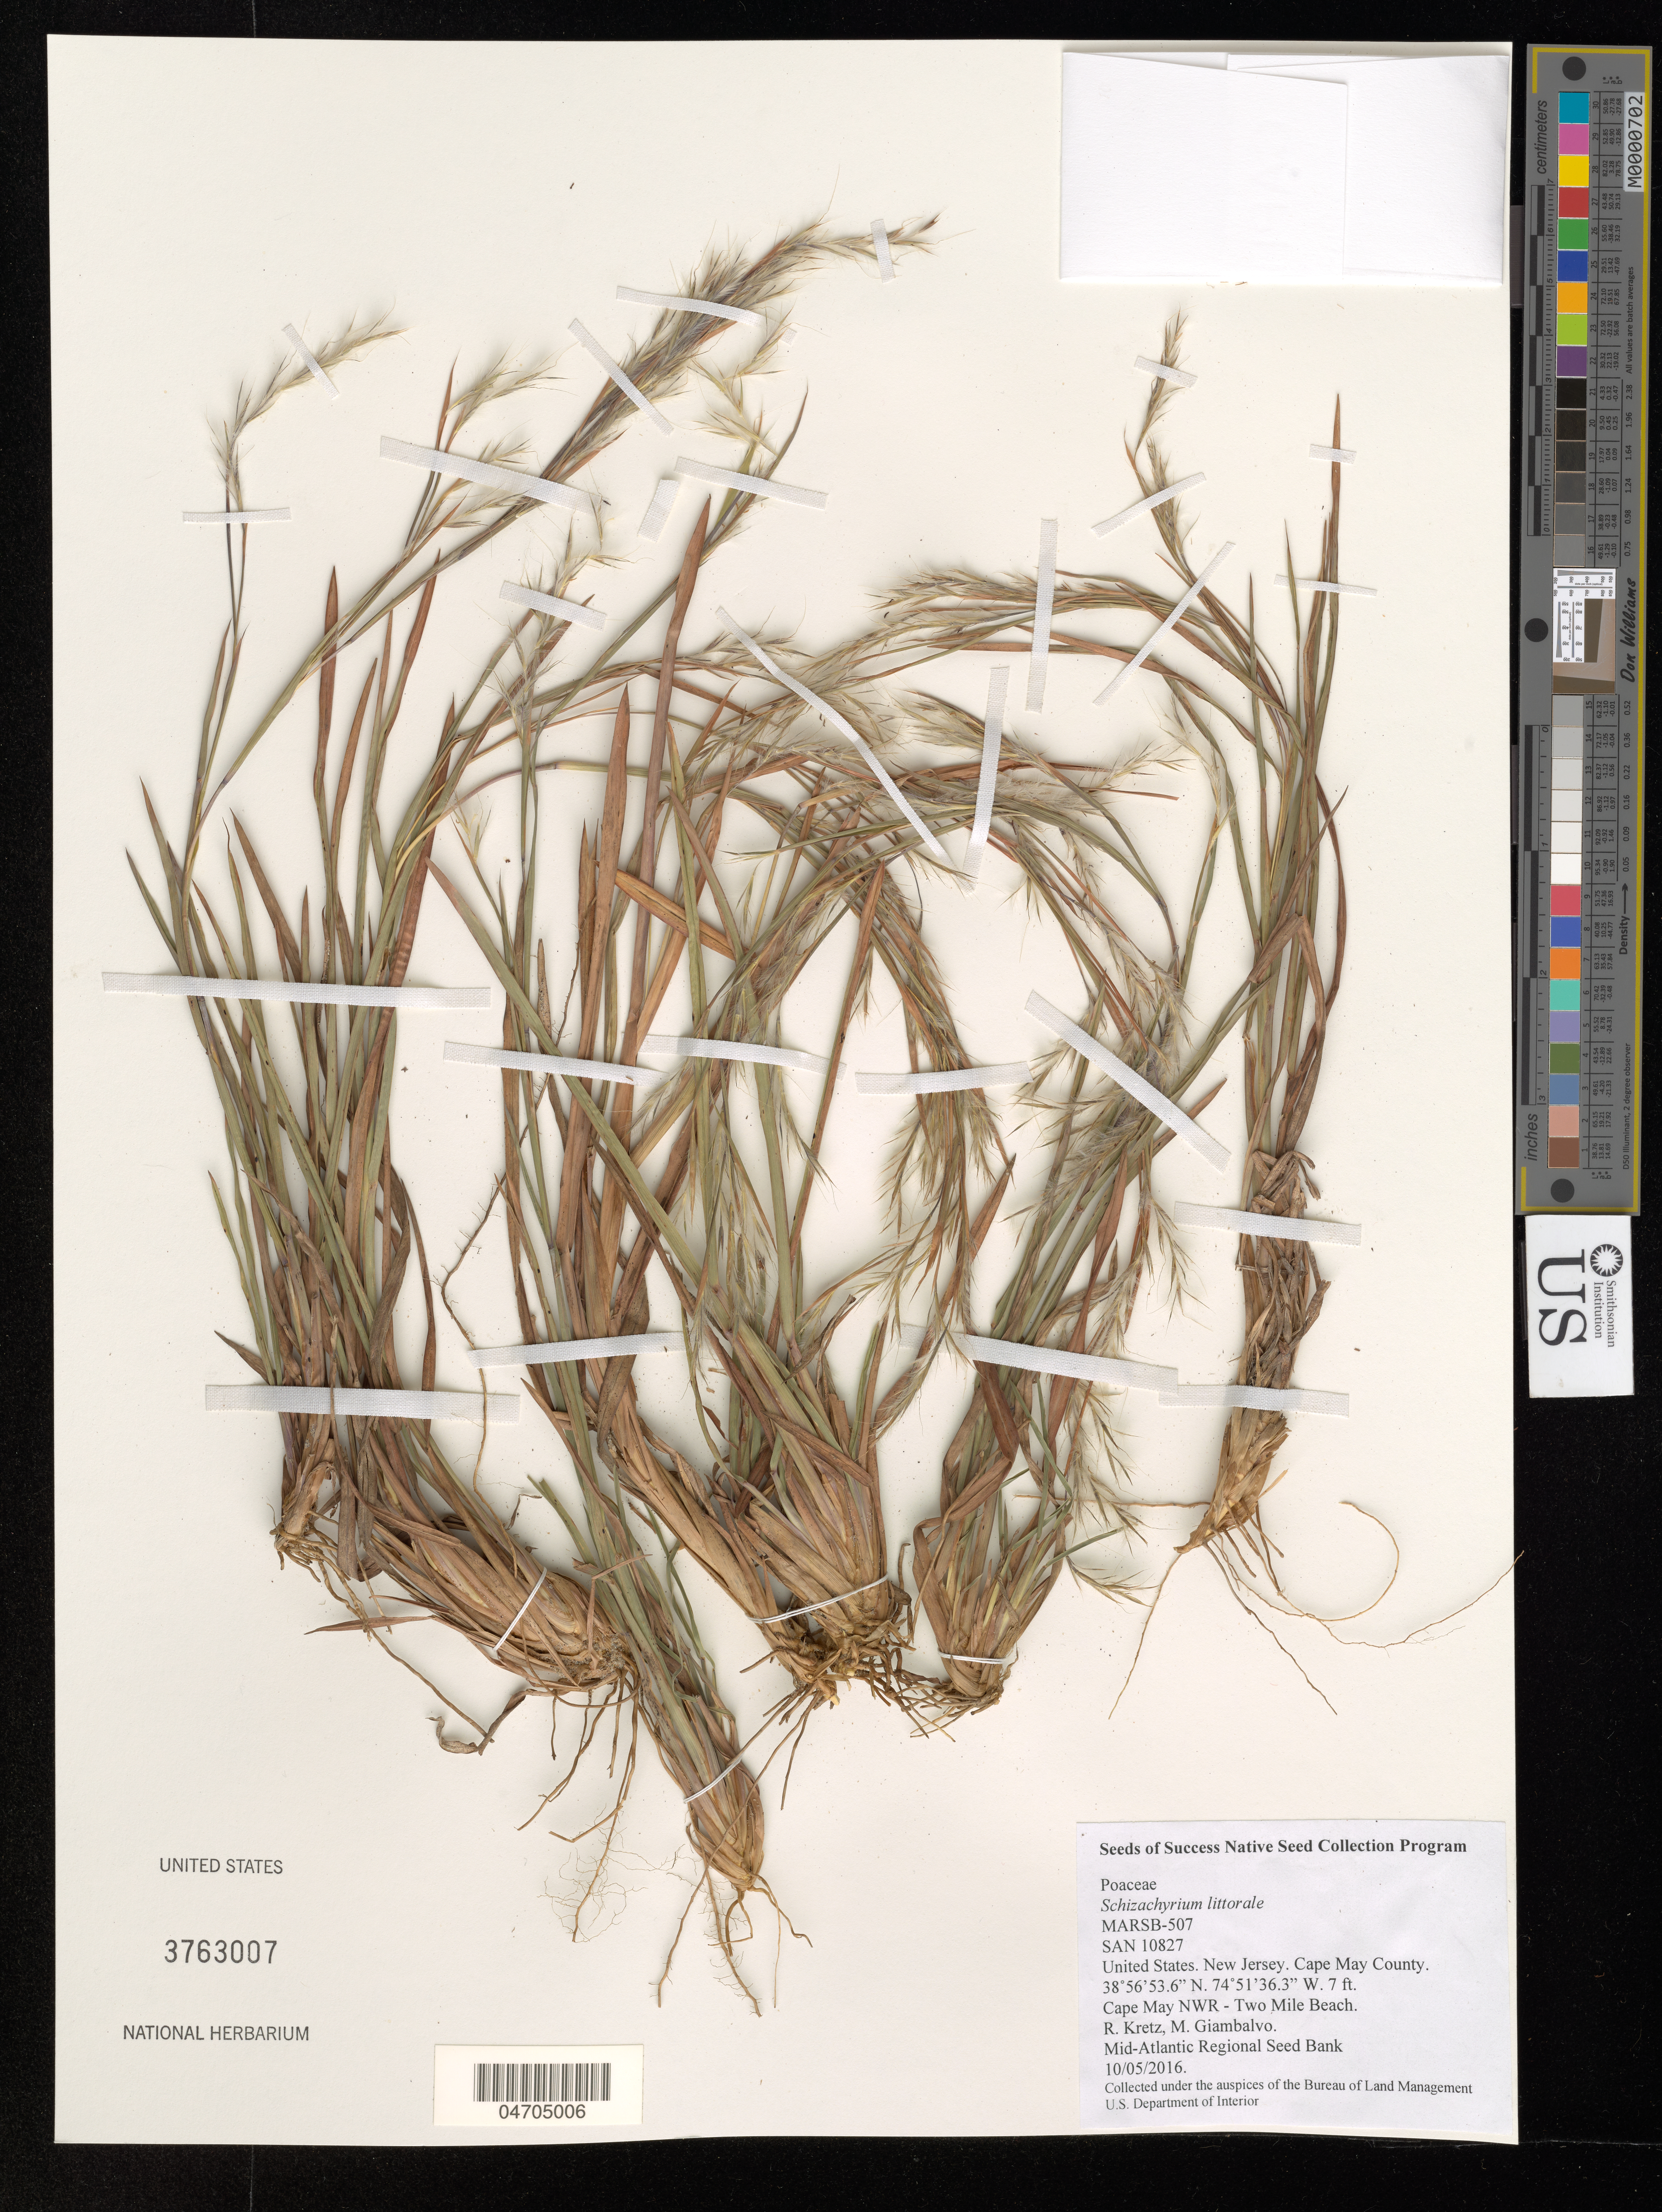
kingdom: Plantae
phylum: Tracheophyta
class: Liliopsida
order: Poales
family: Poaceae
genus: Schizachyrium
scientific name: Schizachyrium littorale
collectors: R. Kretz & M. Giambalvo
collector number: MARSB-507/SAN10827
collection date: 2016-10-05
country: United States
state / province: New Jersey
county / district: Cape May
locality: Cape May County. Cape May NWR - Two Mile Beach.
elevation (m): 2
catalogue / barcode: US 3763007